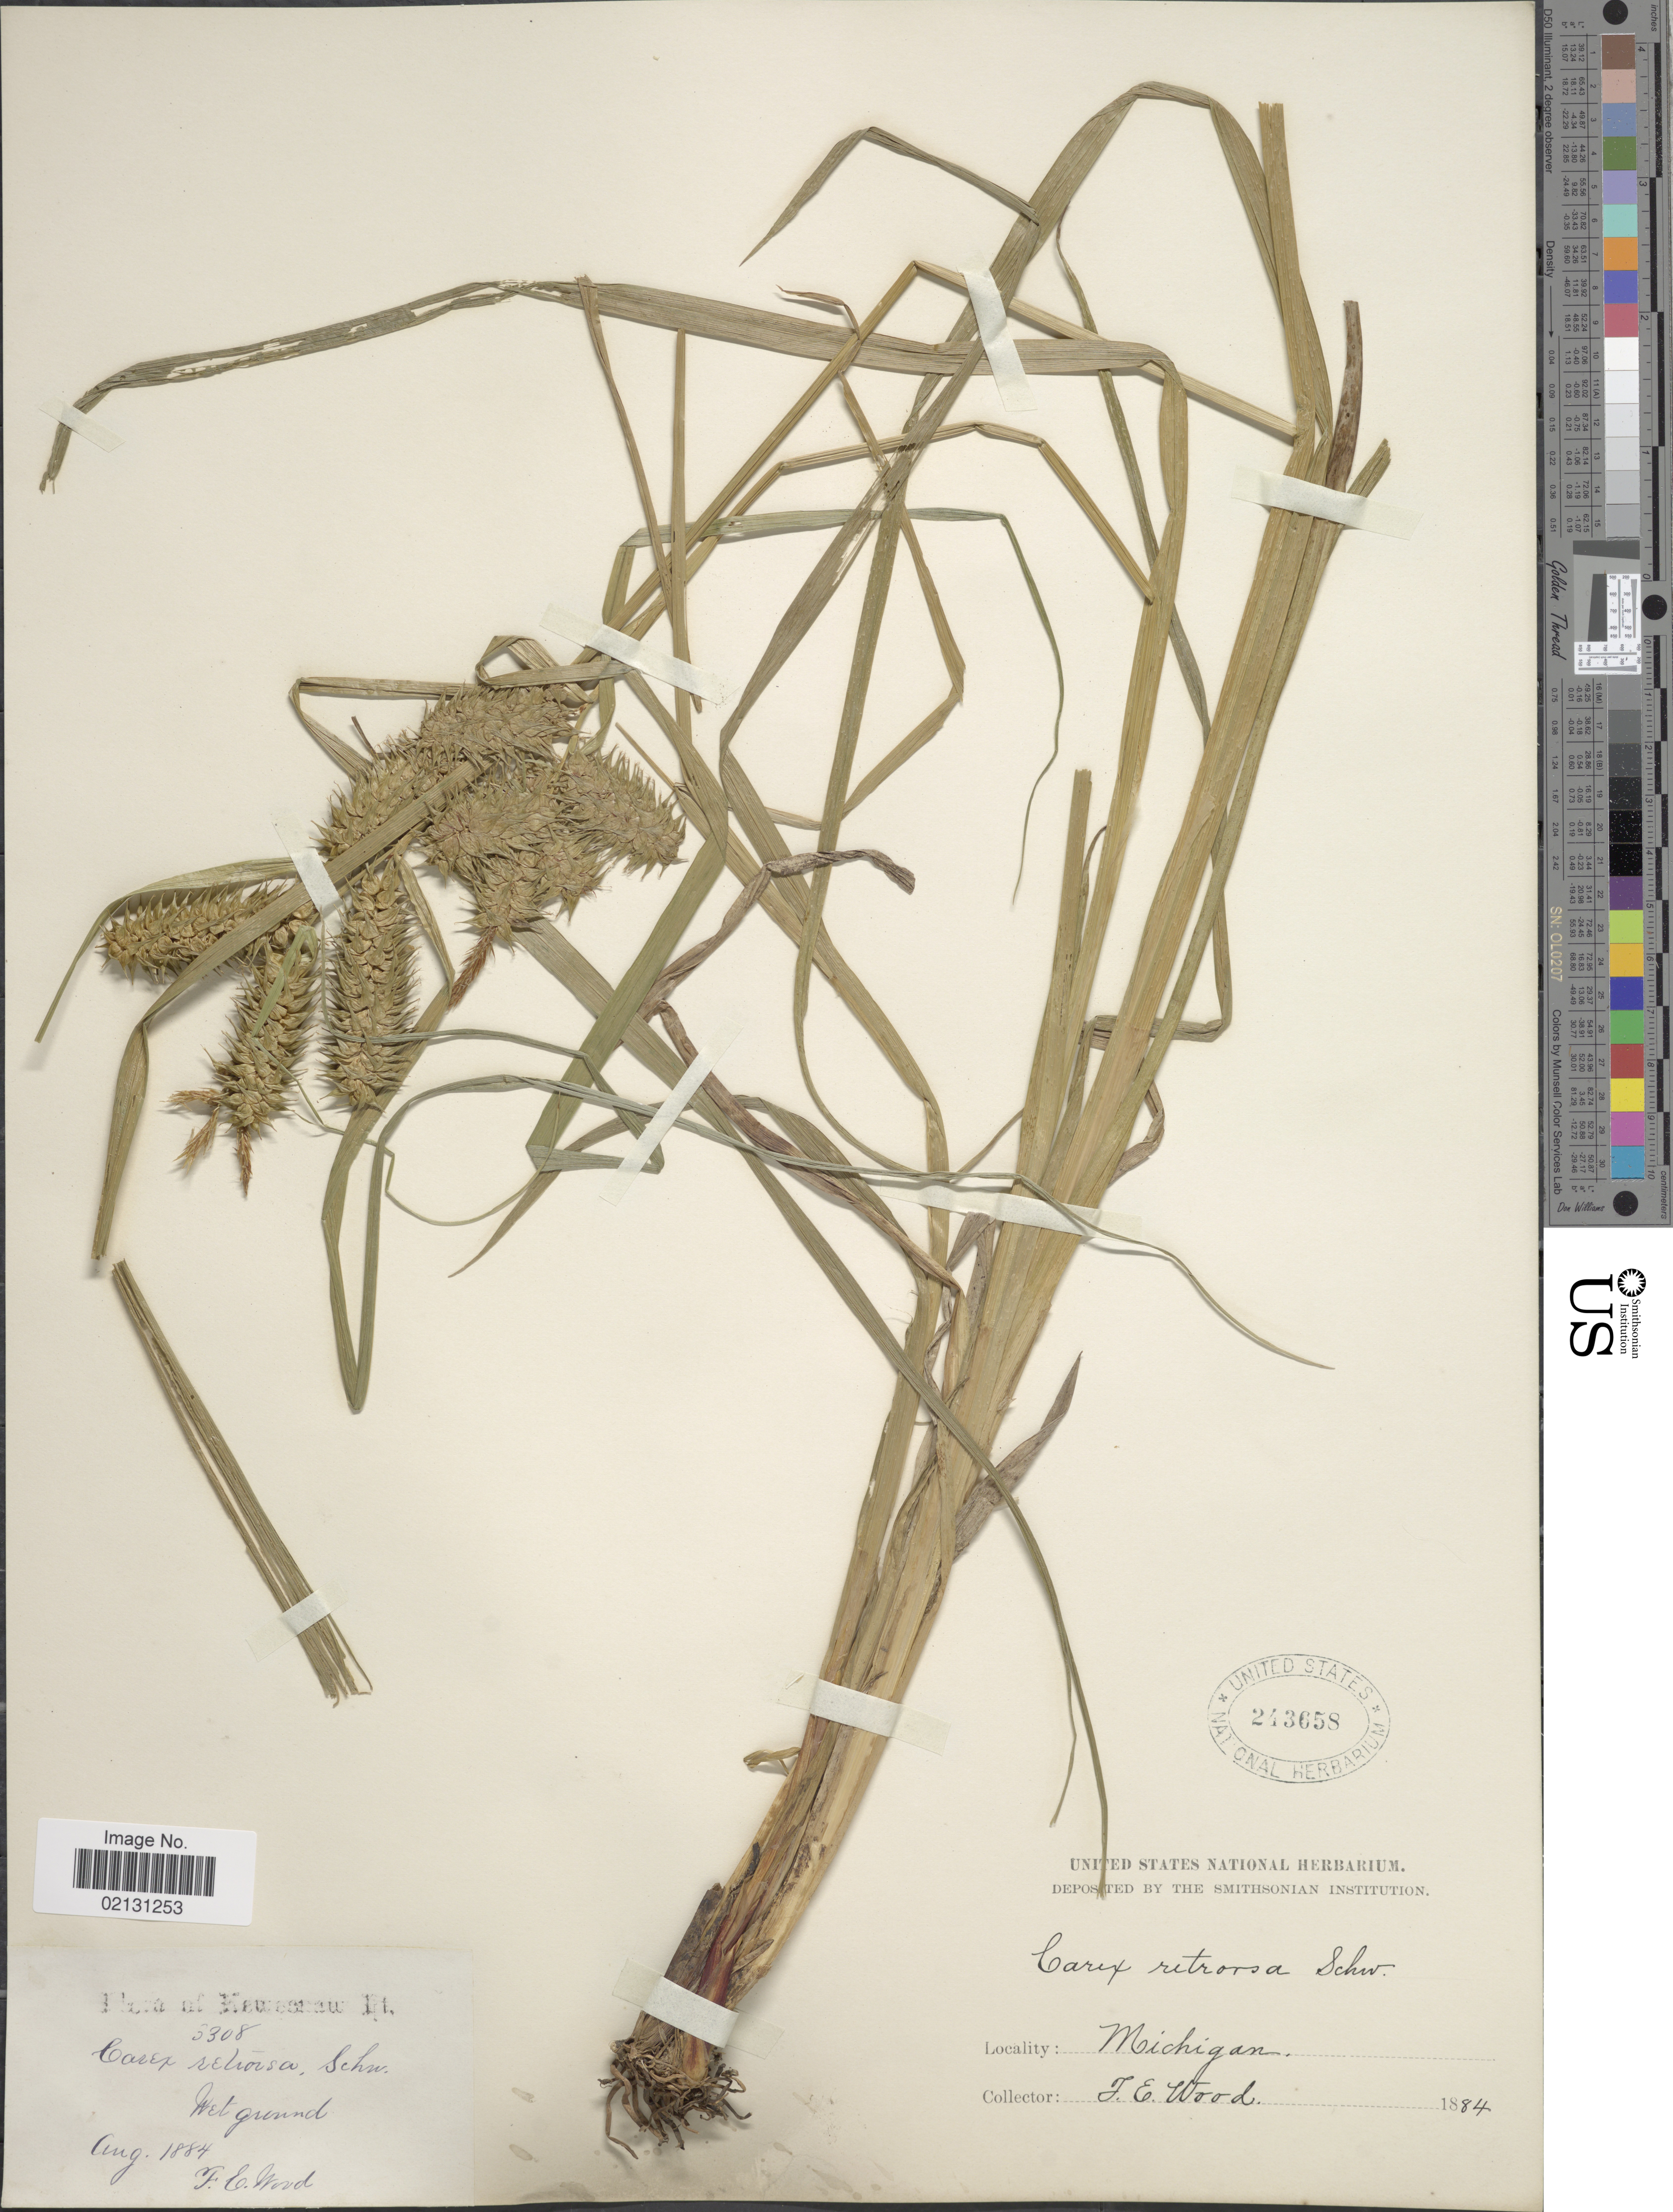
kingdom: Plantae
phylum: Tracheophyta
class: Liliopsida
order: Poales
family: Cyperaceae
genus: Carex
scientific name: Carex retrorsa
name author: Schwein.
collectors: F. Wood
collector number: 3308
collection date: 1884-08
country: United States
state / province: Michigan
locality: Wet ground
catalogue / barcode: US 243658